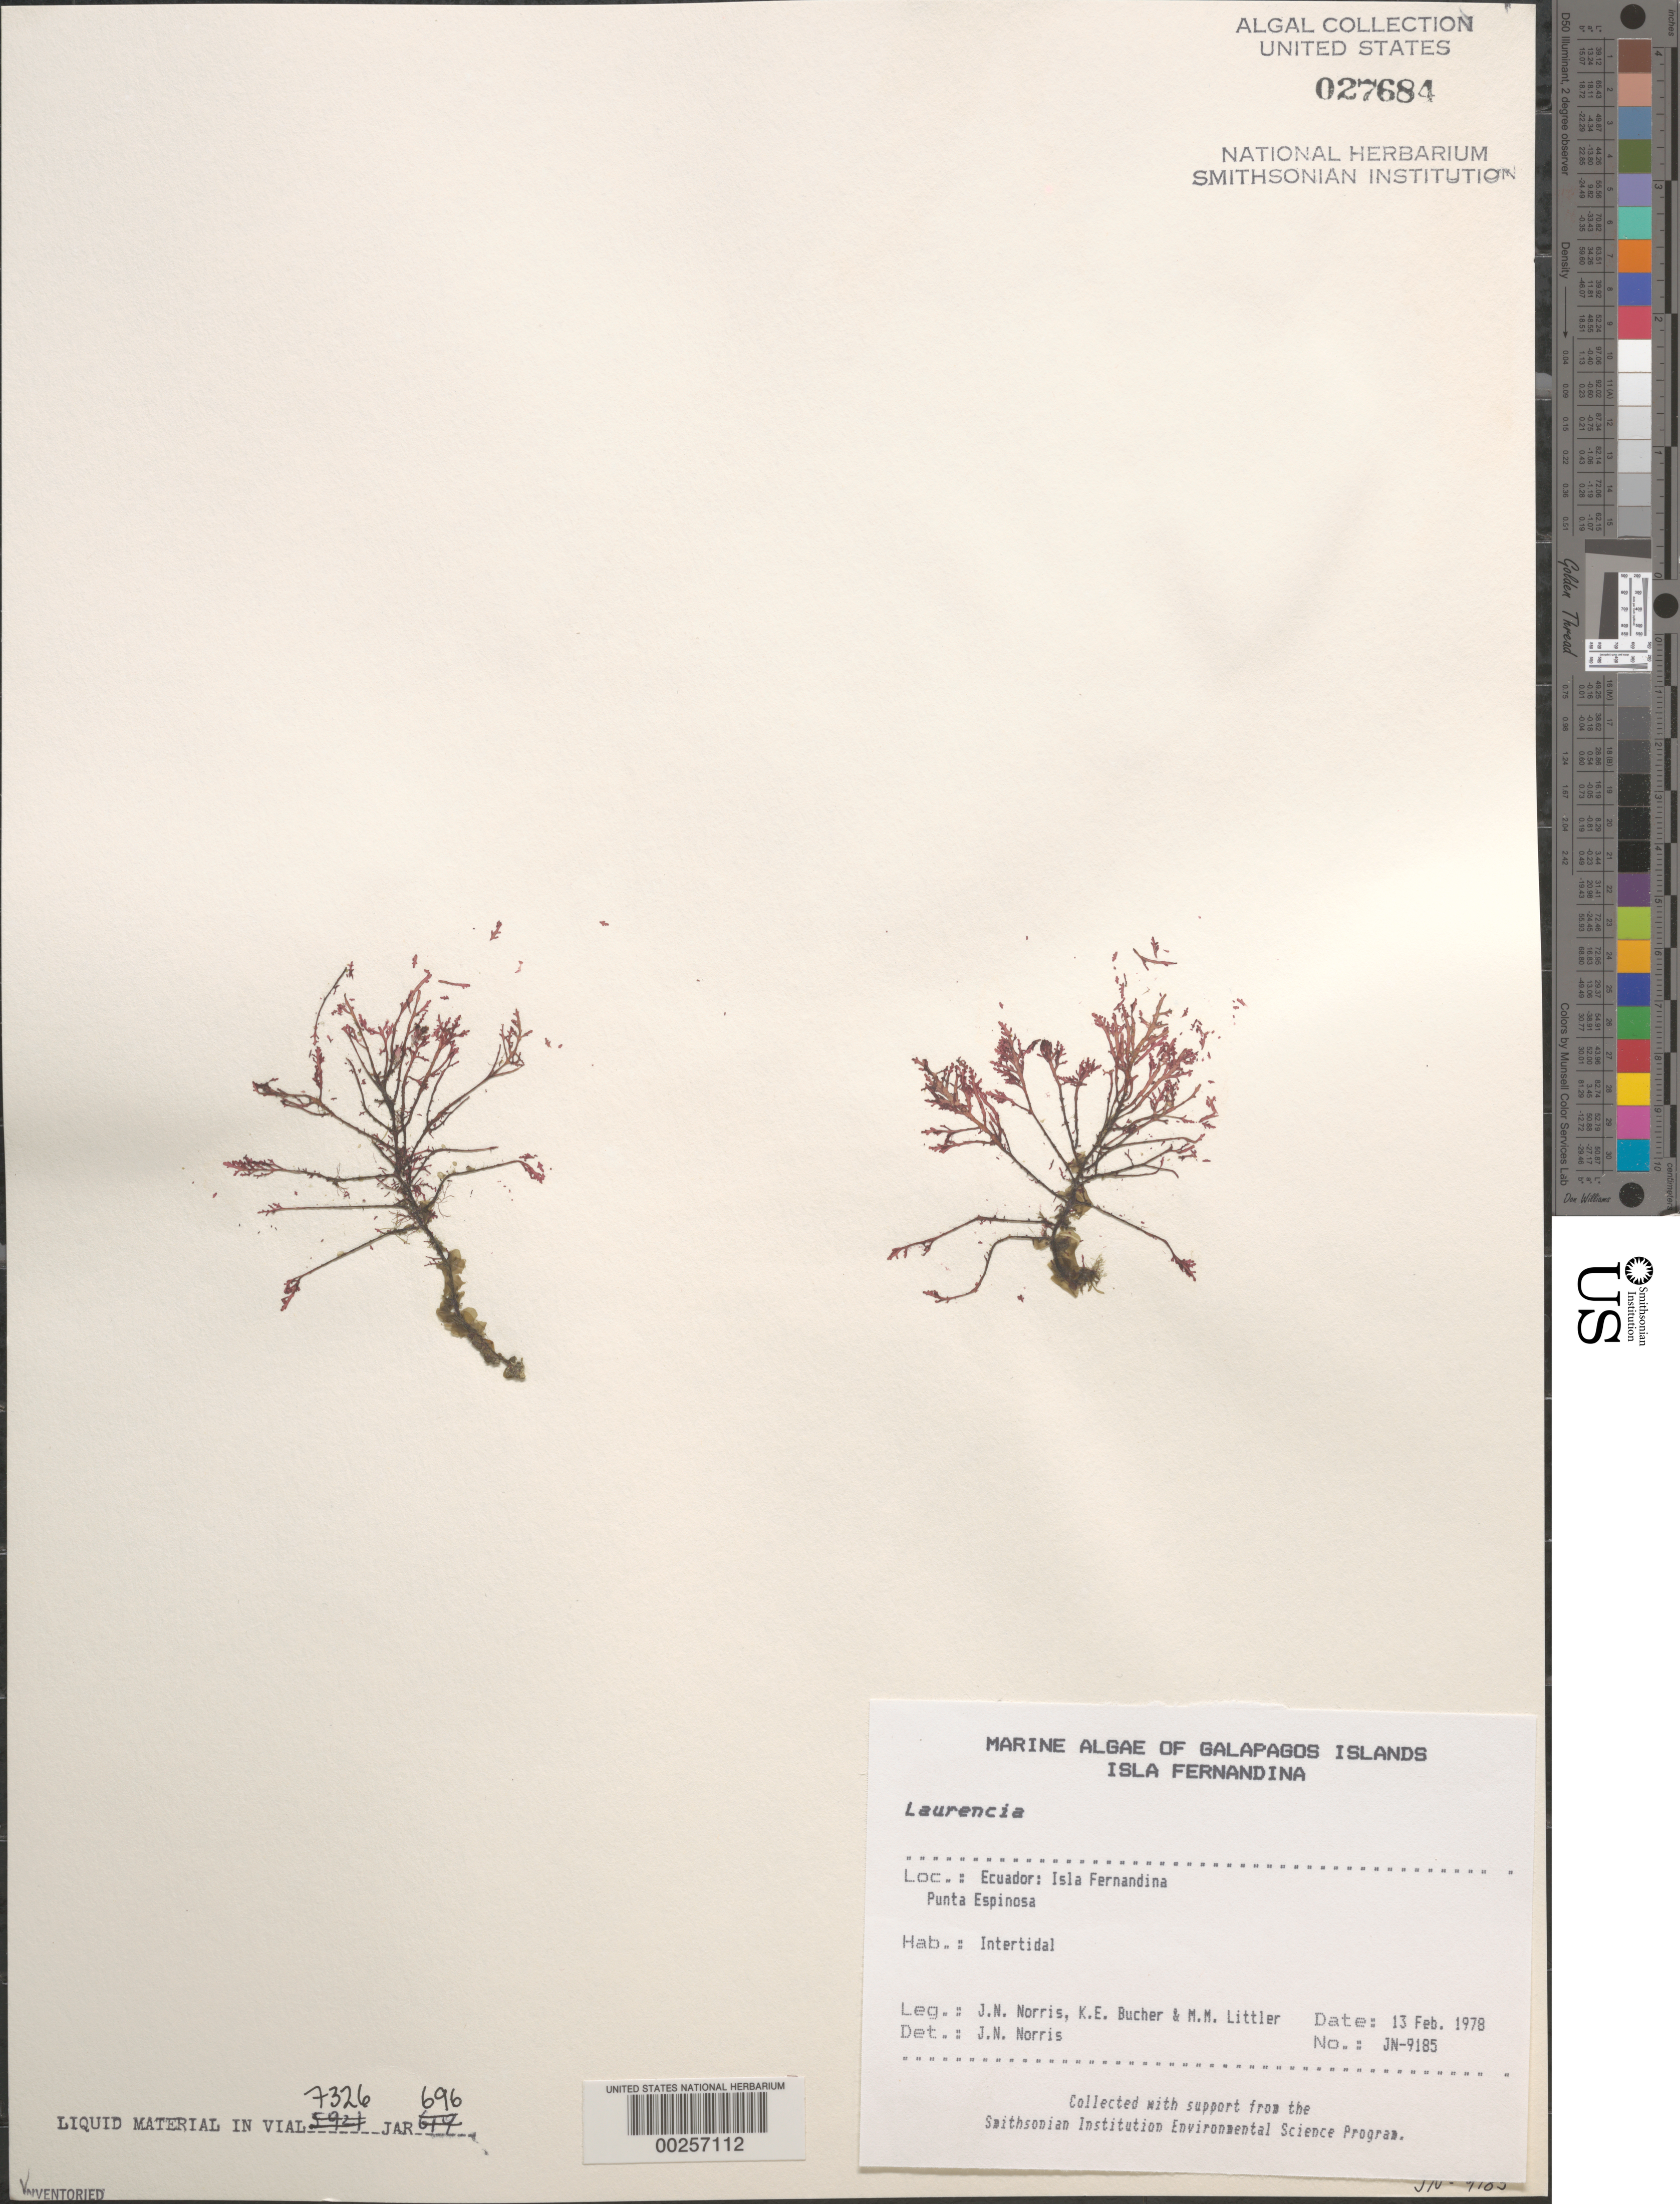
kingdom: Plantae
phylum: Rhodophyta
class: Florideophyceae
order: Ceramiales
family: Rhodomelaceae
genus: Laurencia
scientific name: Laurencia sp.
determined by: Norris, James N.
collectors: J. N. Norris, K. E. Bucher & M. M. Littler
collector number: JN-9185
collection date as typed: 13 Feb 1978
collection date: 1978-02-13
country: Ecuador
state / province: Colón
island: Fernandina [Narborough]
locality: Punta Espinosa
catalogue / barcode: US 27684